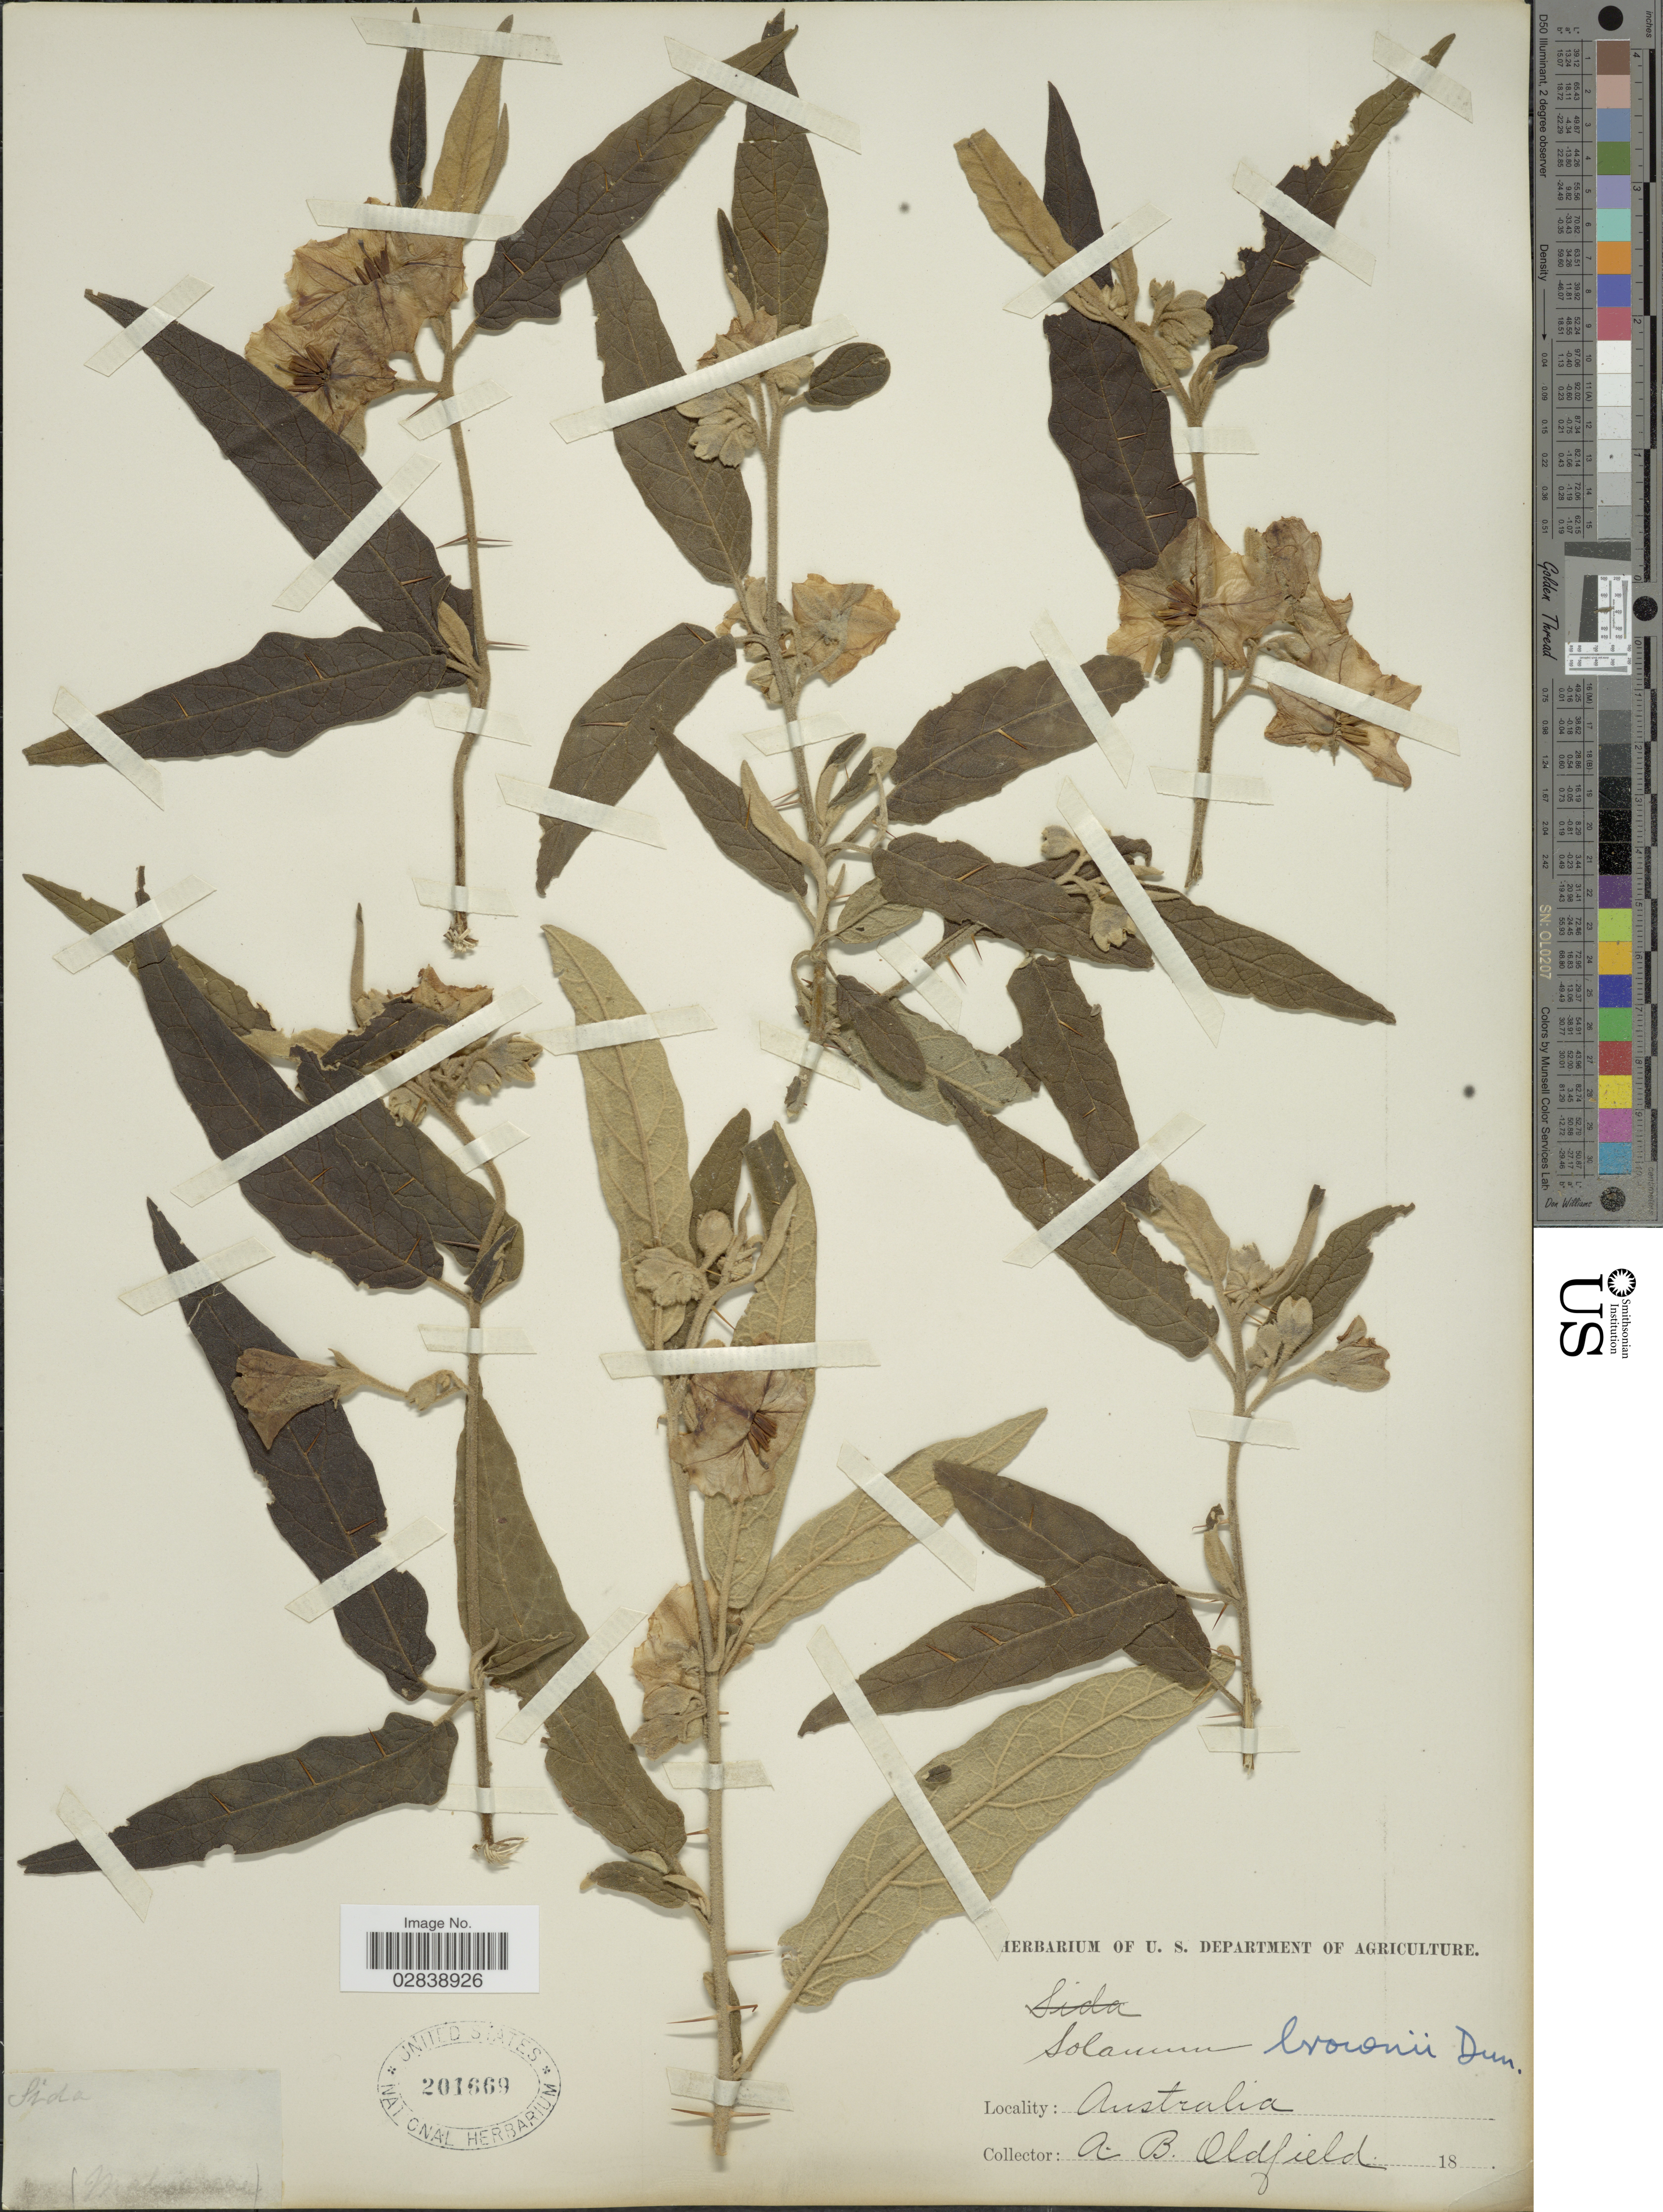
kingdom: Plantae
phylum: Tracheophyta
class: Magnoliopsida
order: Solanales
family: Solanaceae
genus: Solanum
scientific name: Solanum brownii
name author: Dunal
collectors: A. Oldfield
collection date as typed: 18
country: Australia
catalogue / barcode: US 201669